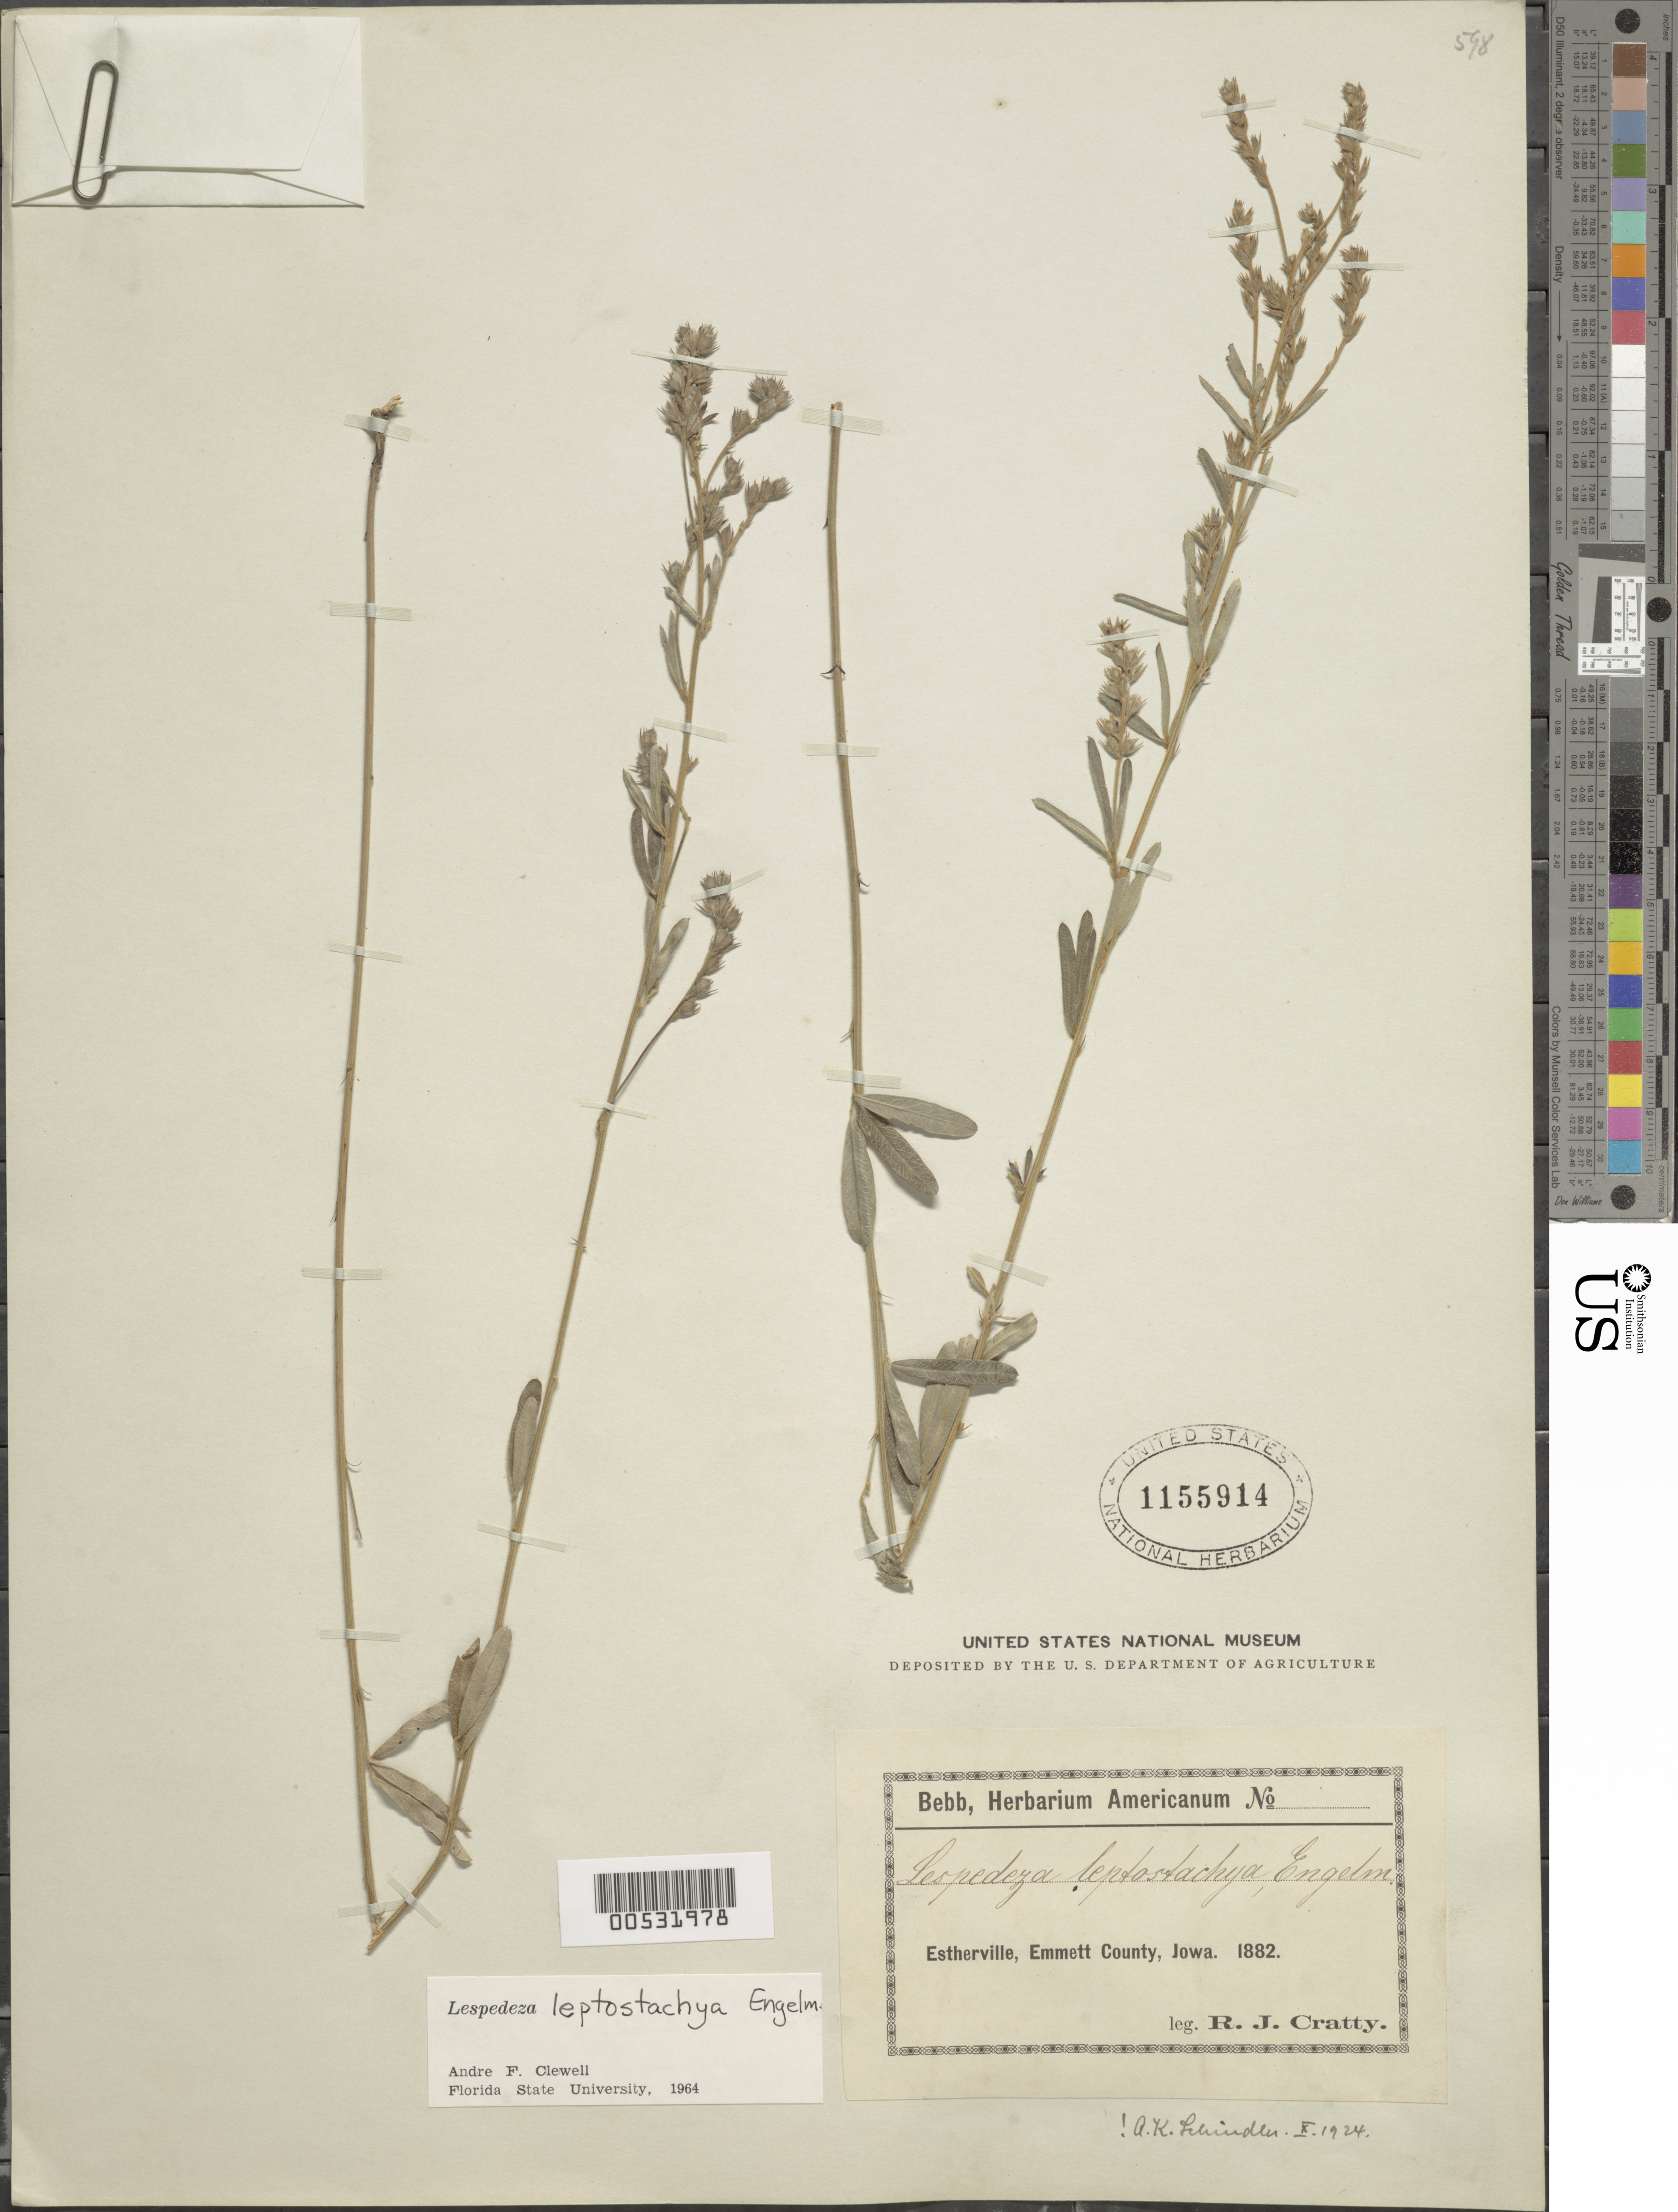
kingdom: Plantae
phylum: Tracheophyta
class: Magnoliopsida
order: Fabales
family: Fabaceae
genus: Lespedeza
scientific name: Lespedeza leptostachya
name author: Engelm.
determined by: Clewell, Andre Francis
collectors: R. Cratty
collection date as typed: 1882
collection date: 1882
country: United States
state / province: Iowa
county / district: Emmet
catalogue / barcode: US 1155914